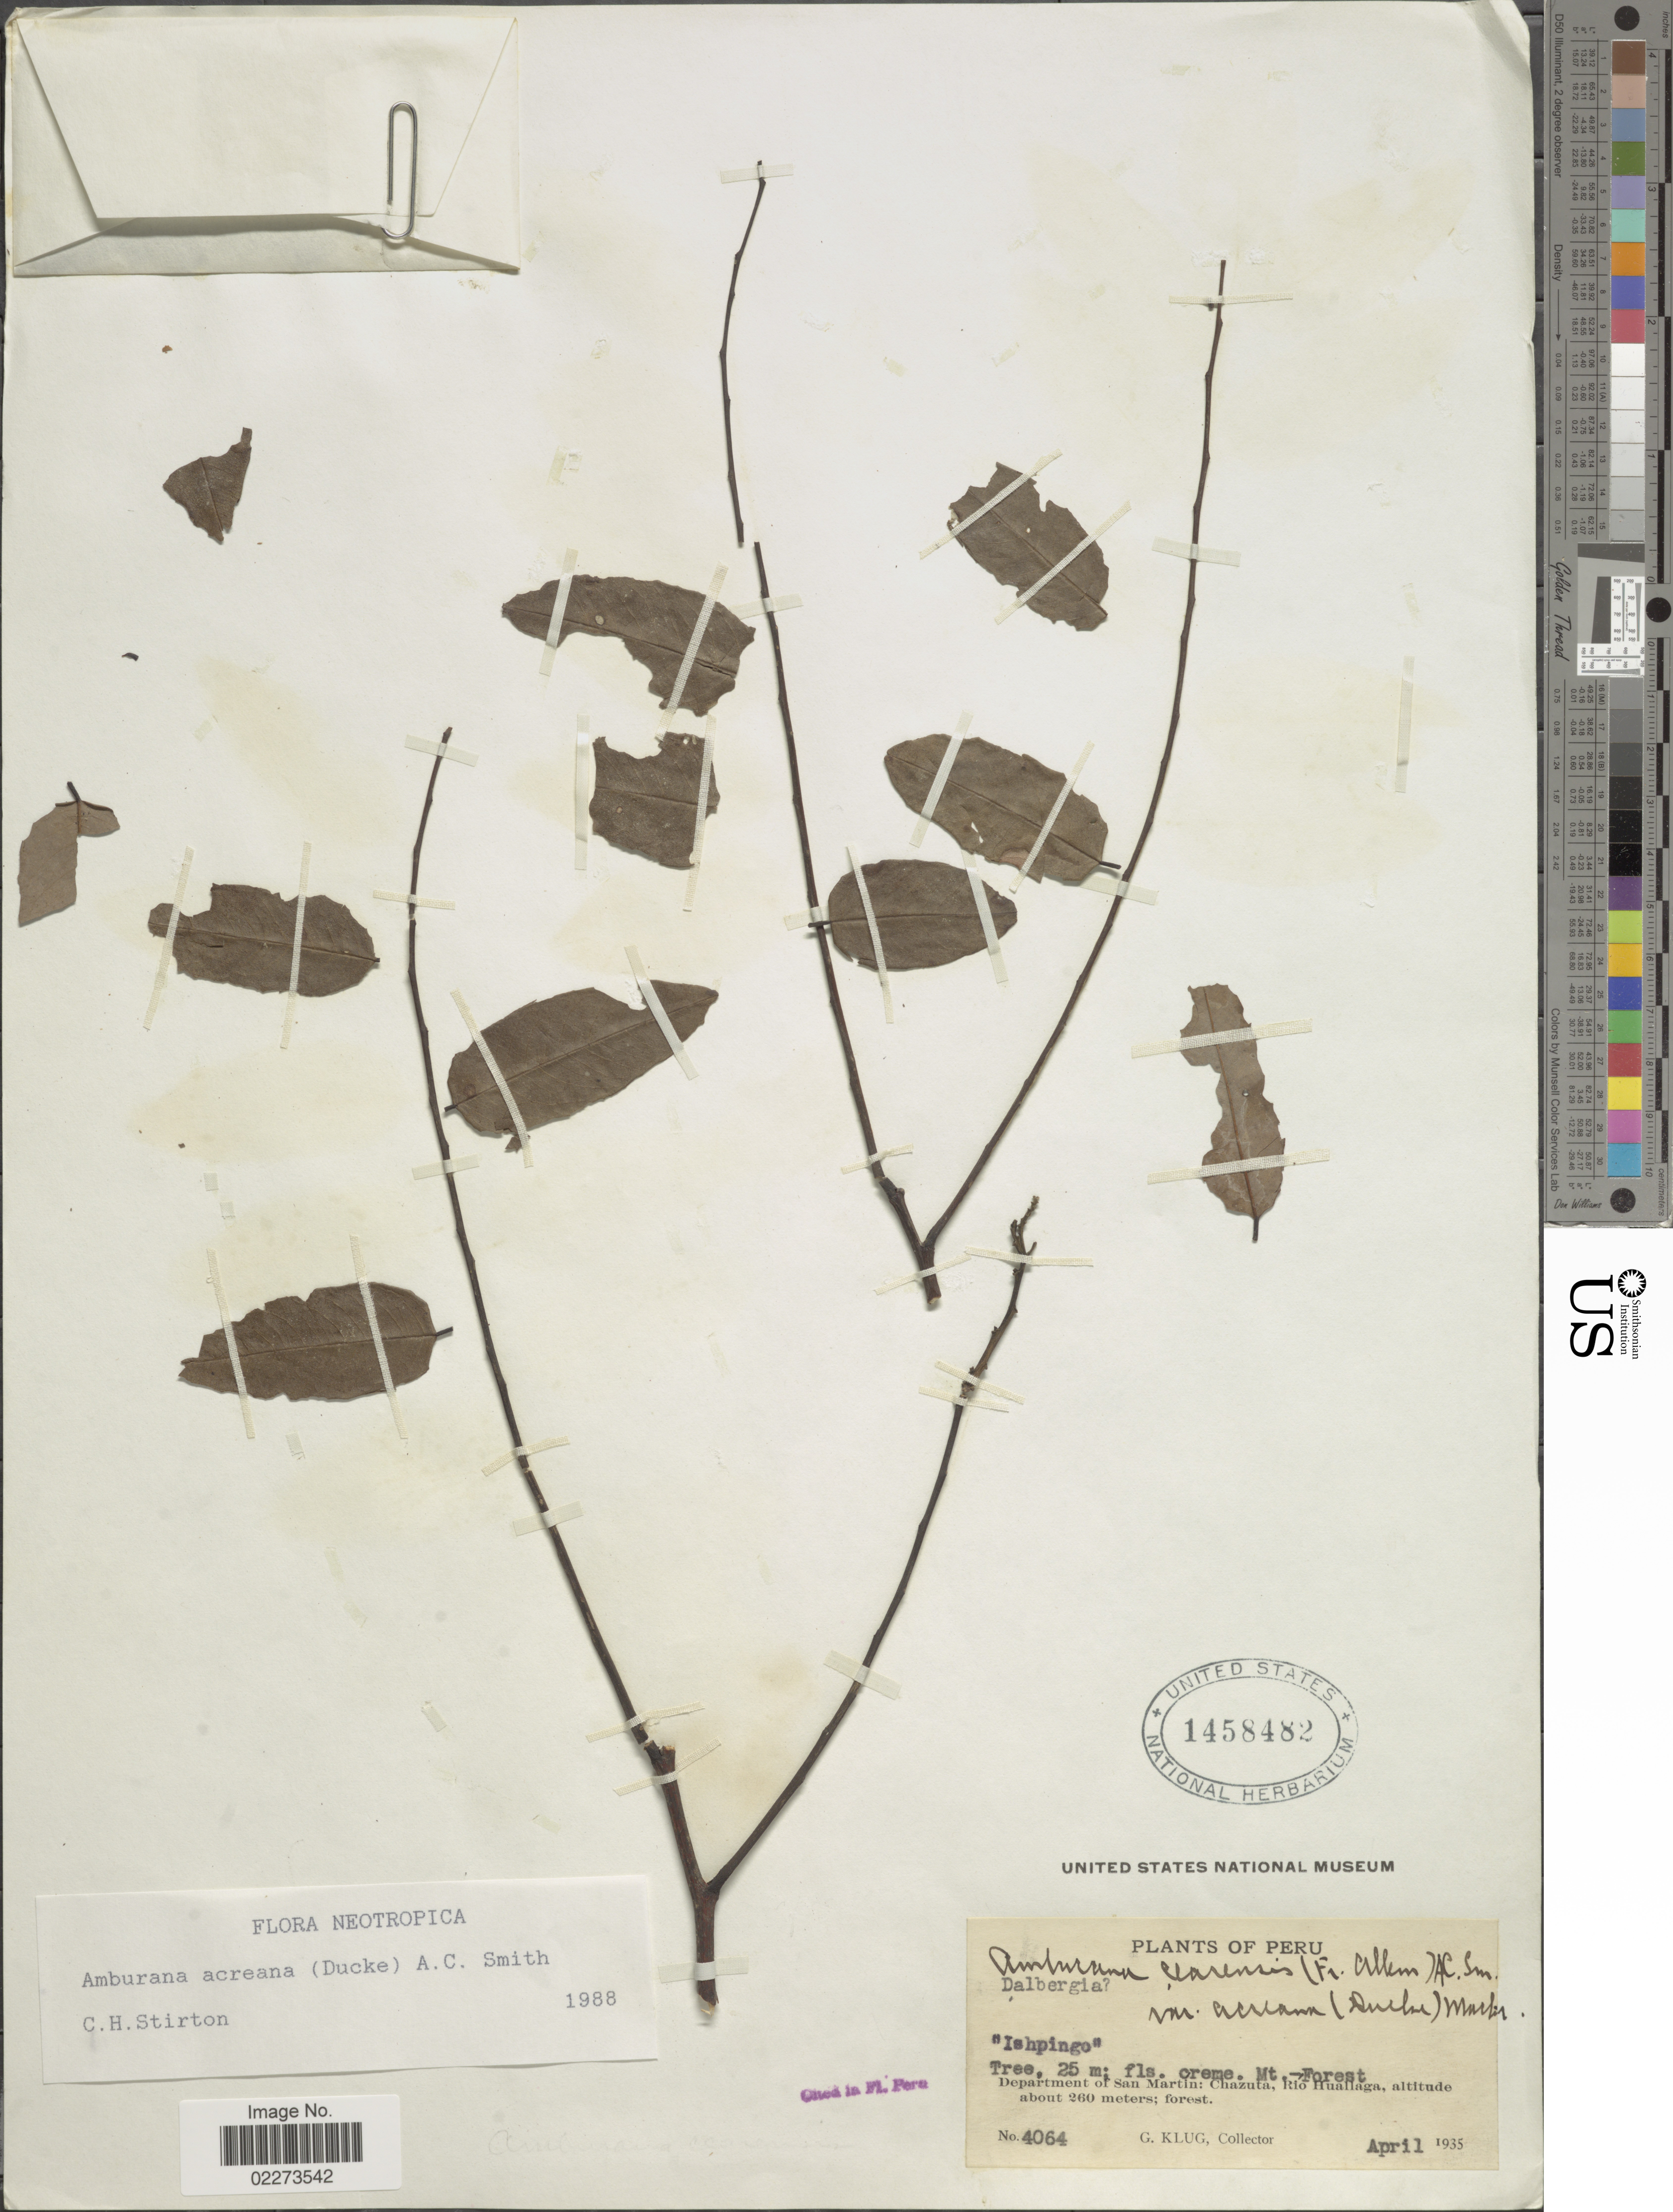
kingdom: Plantae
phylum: Tracheophyta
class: Magnoliopsida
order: Fabales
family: Fabaceae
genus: Amburana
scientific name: Amburana acreana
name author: (Ducke) A.C. Sm.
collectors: G. Klug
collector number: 4064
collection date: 1935-04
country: Peru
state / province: San Martín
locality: Chazuta, Rio Huallaga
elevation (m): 260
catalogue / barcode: US 1458482